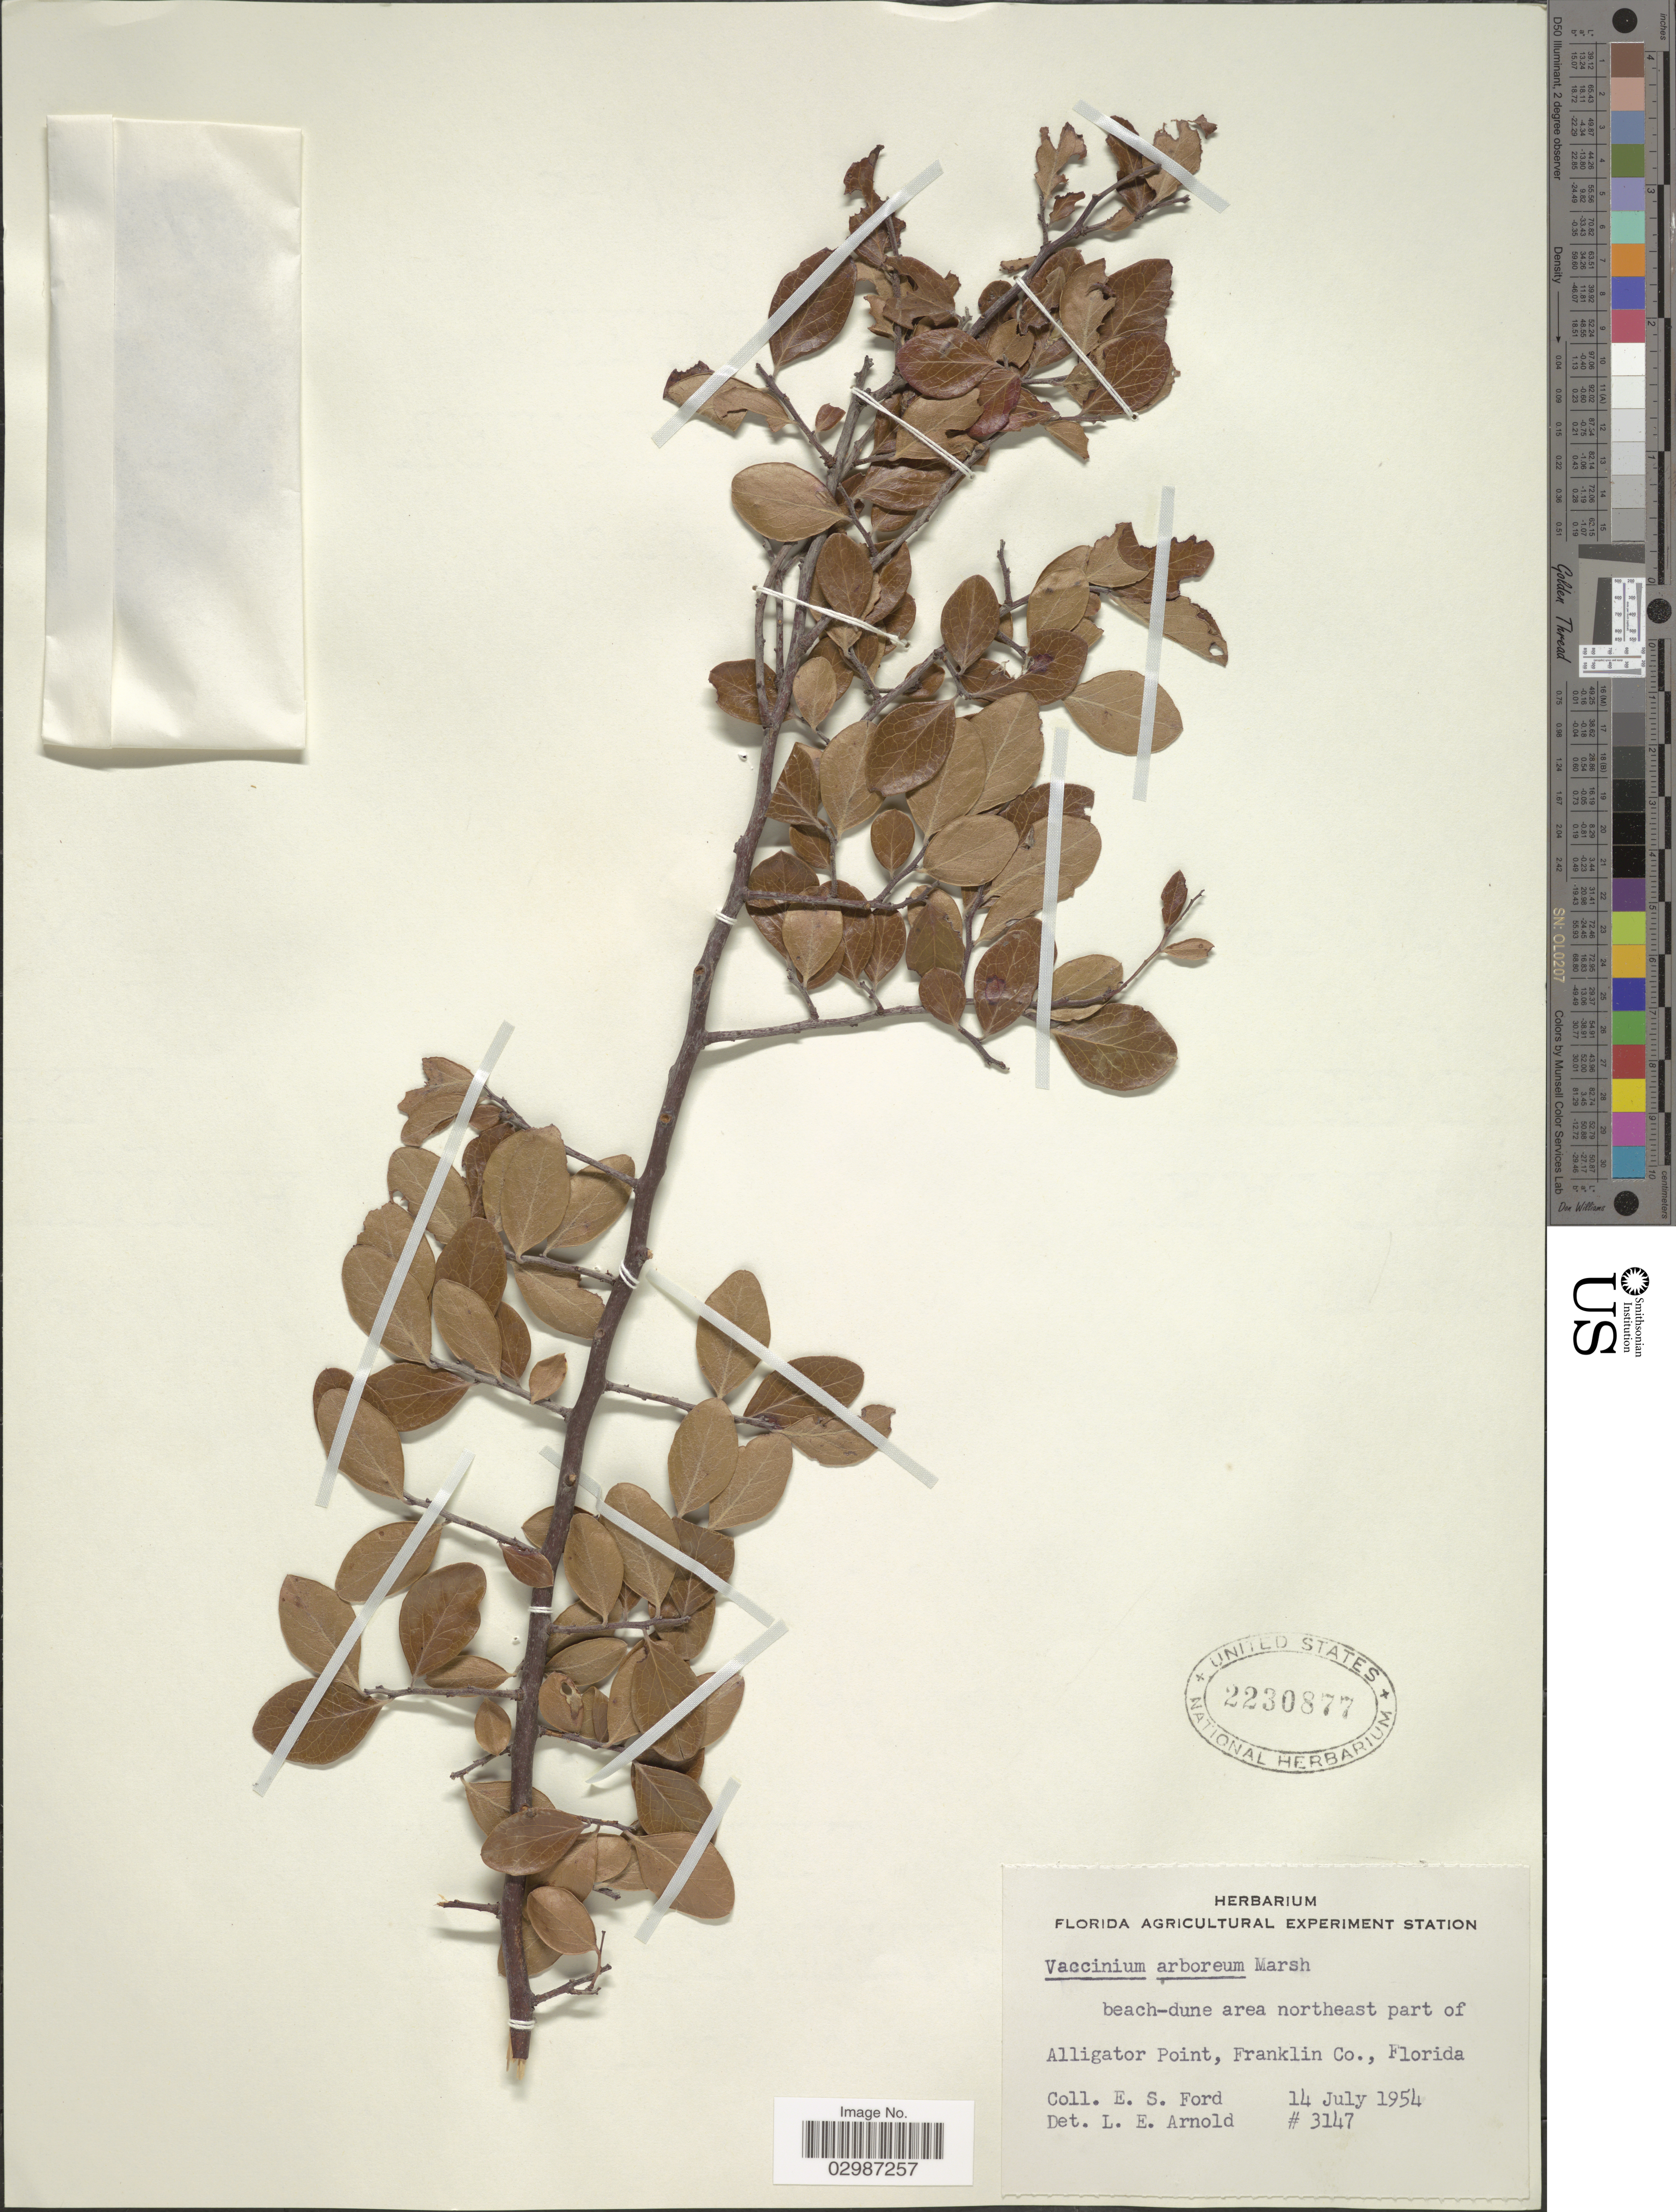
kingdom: Plantae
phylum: Tracheophyta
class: Magnoliopsida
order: Ericales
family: Ericaceae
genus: Vaccinium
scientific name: Vaccinium arboreum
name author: Marshall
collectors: E. Ford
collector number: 3147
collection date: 1954-07-14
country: United States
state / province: Florida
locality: Alligator Point, Franklin Co.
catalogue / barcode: US 2230877